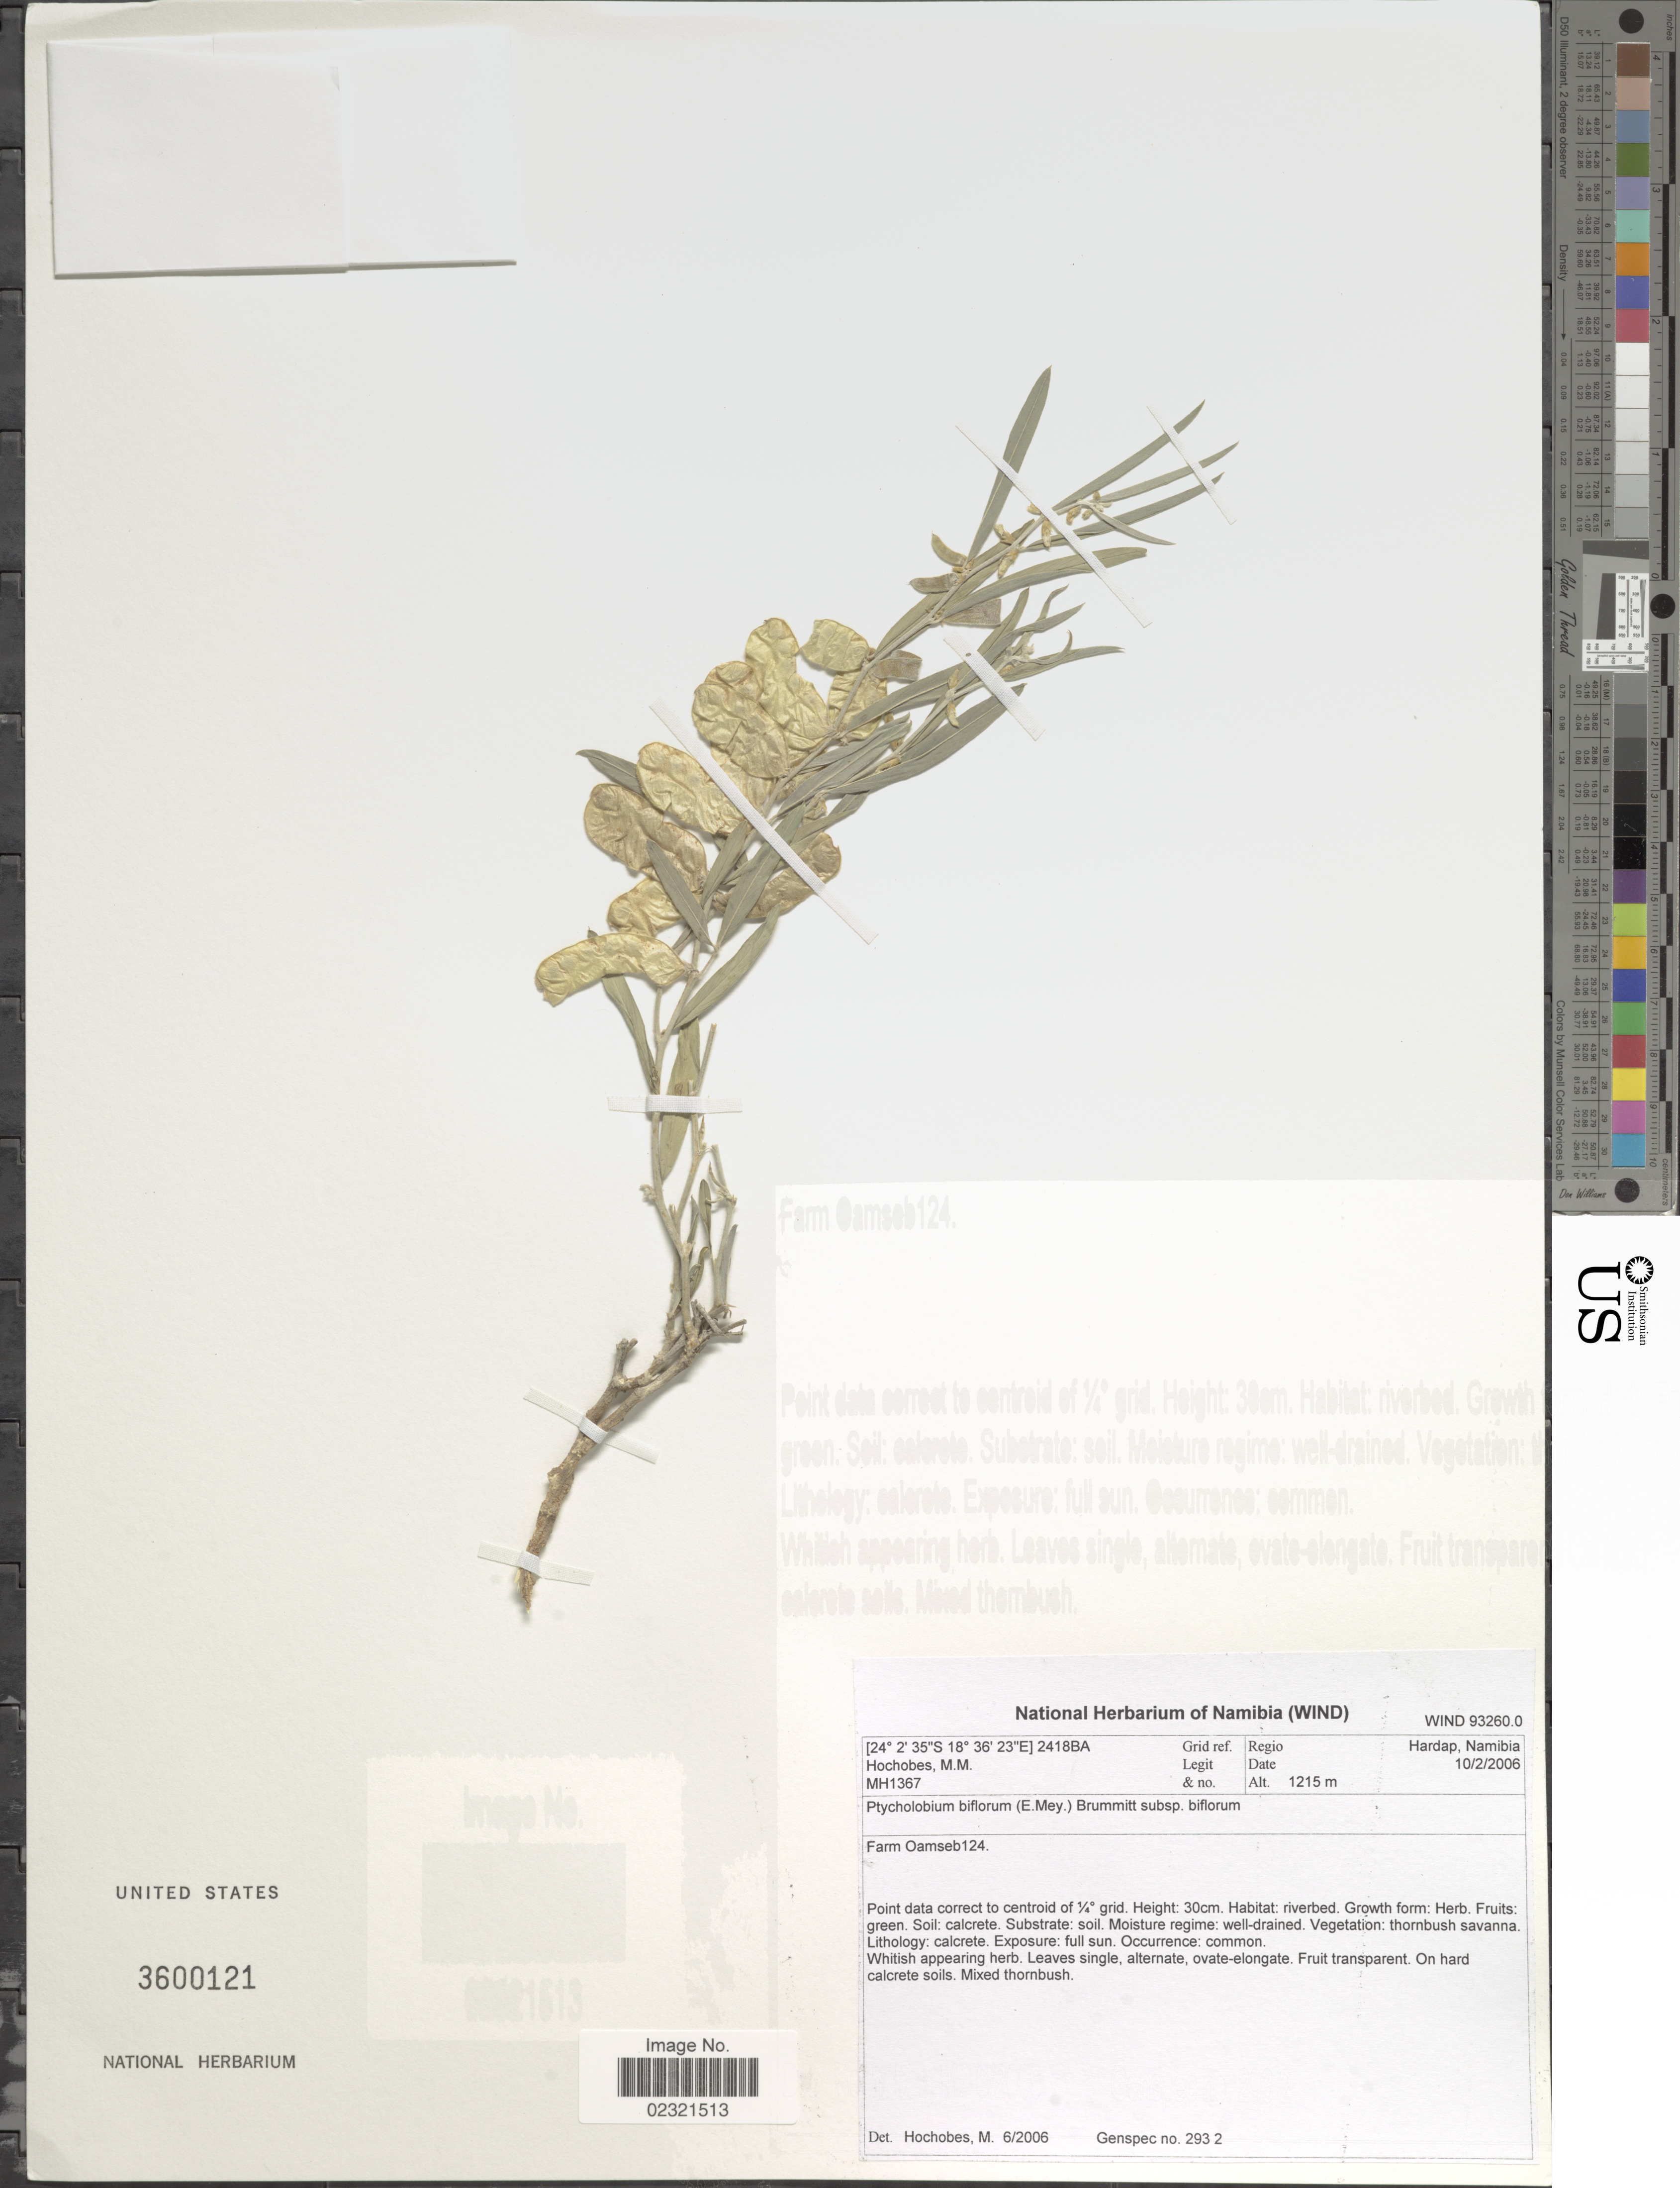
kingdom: Plantae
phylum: Tracheophyta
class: Magnoliopsida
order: Fabales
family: Fabaceae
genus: Ptycholobium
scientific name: Ptycholobium biflorum subsp. biflorum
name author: (E. Mey.) Brummitt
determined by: Hochobes, M. M.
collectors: M. Hochobes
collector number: MH1367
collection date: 2006-02-12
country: Namibia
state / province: Hardap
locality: Farm Oamseb124.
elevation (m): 1215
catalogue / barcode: US 3600121